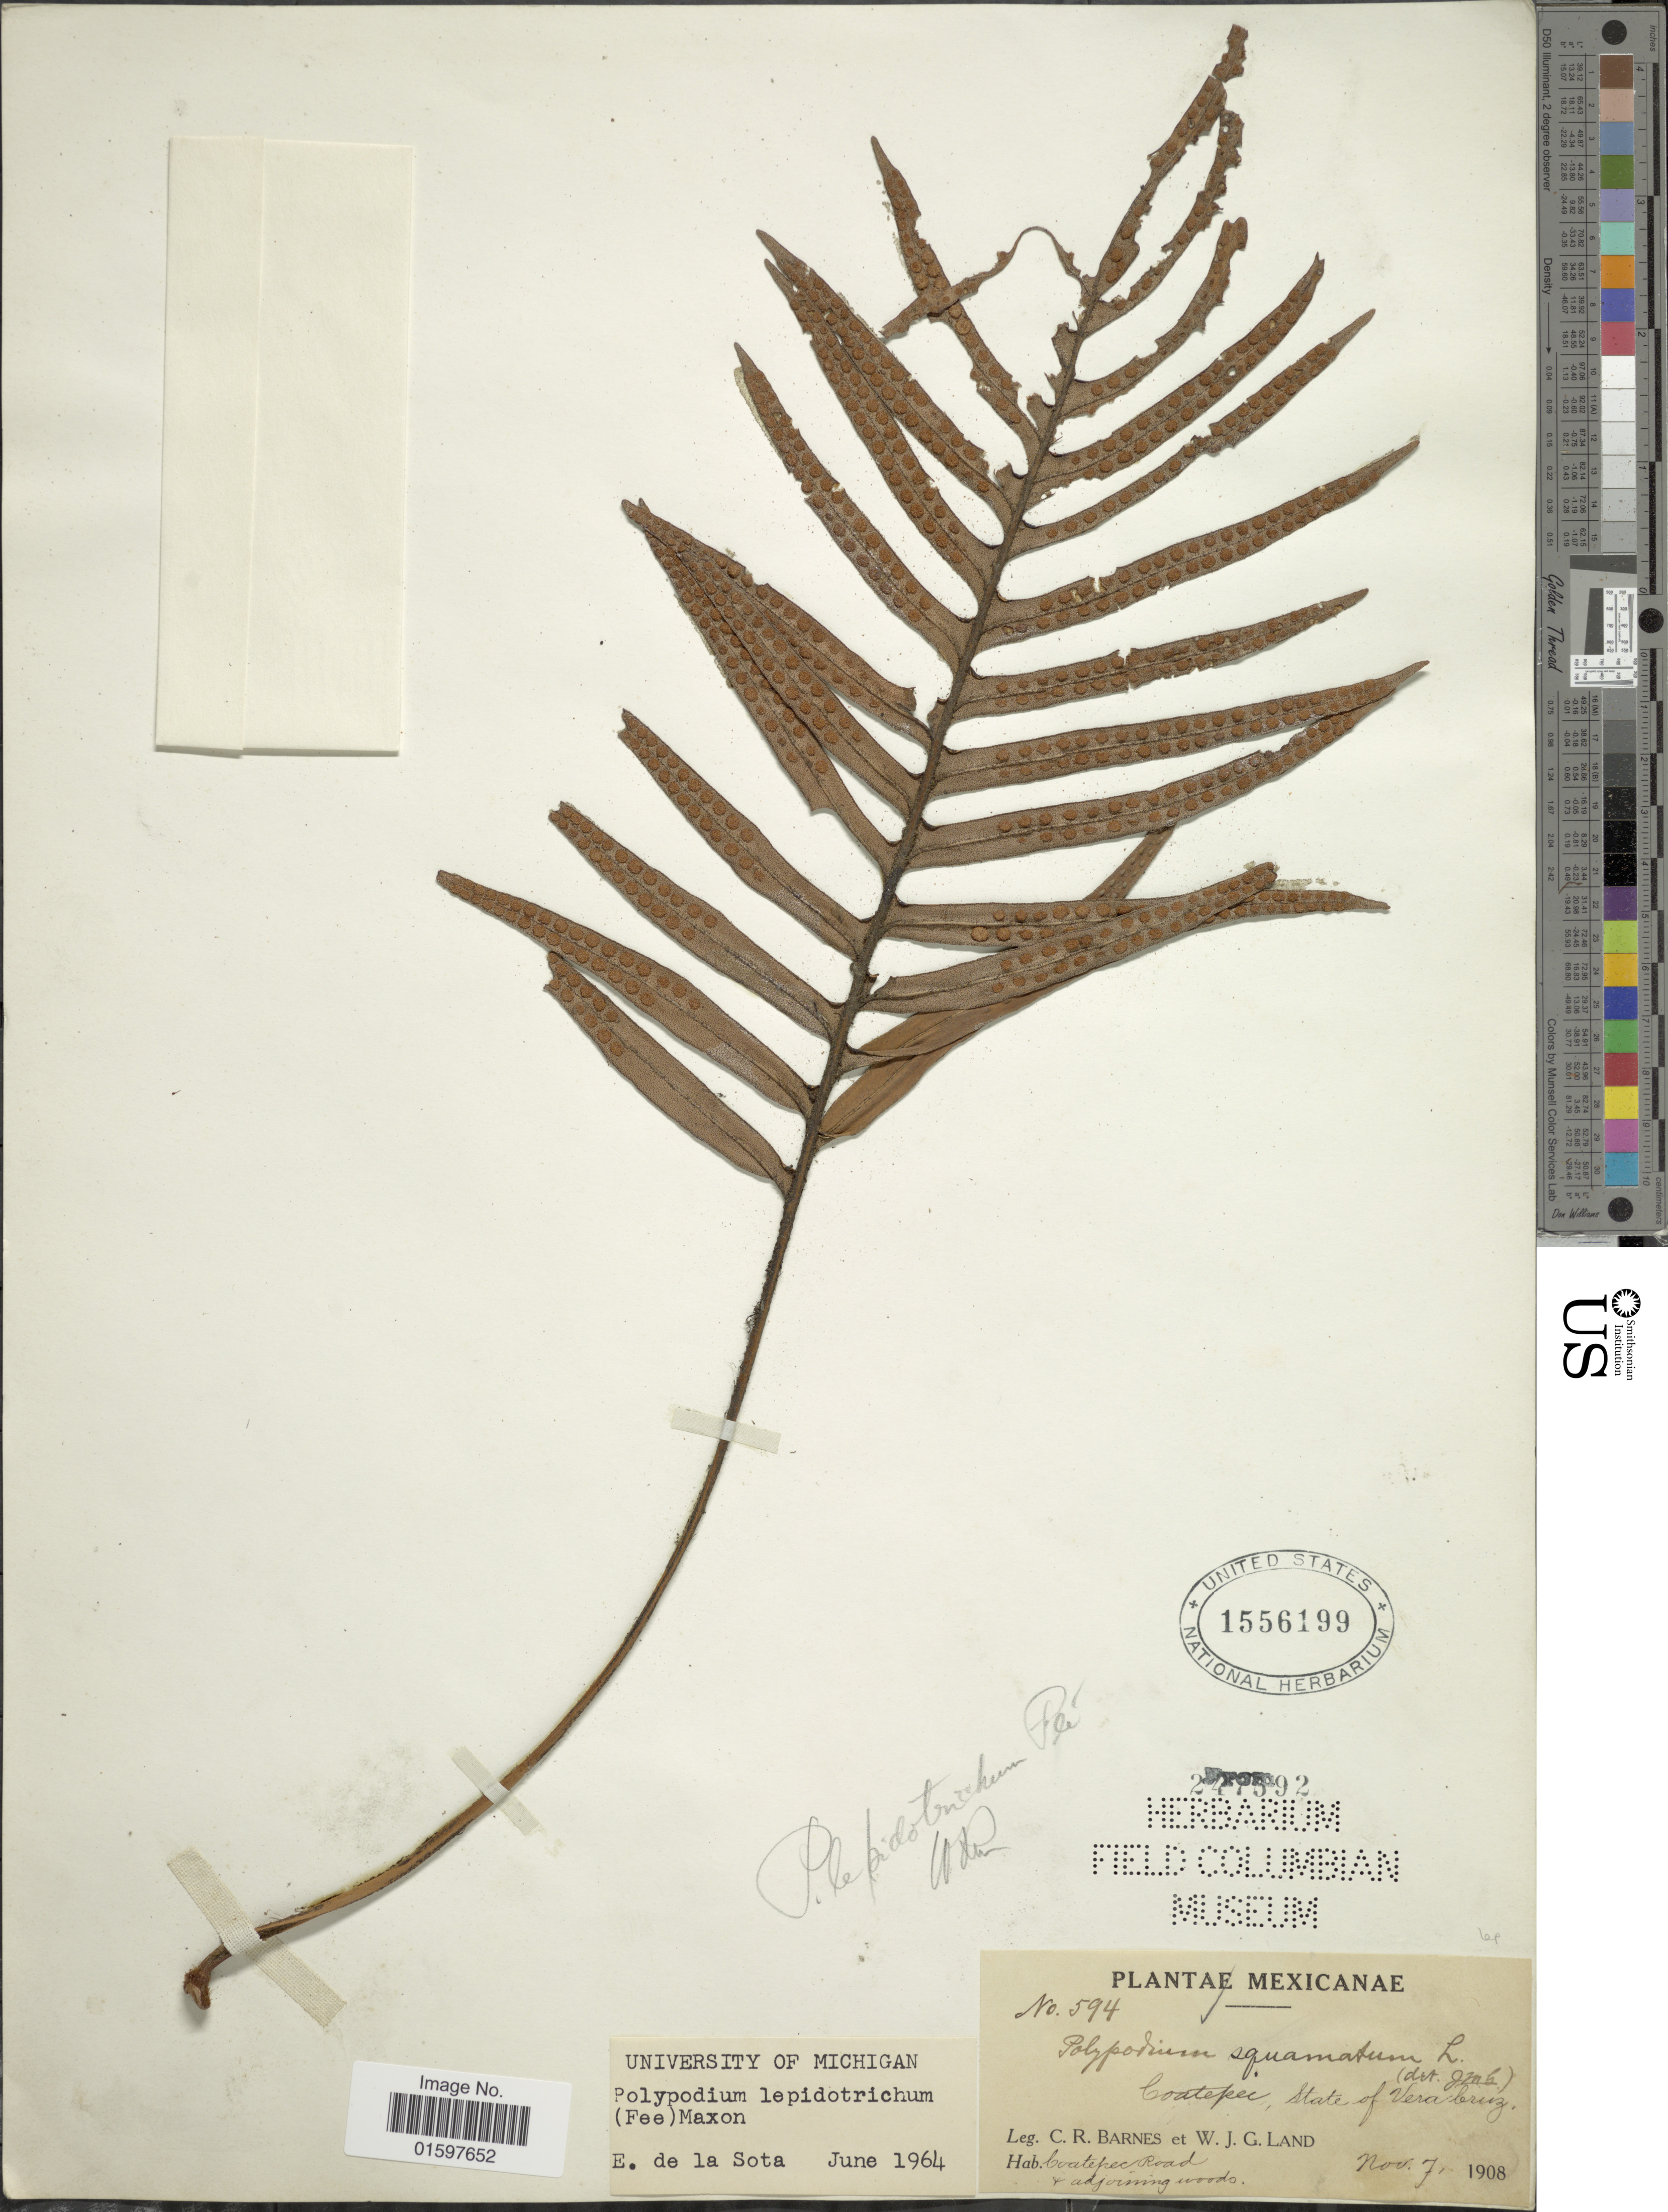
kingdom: Plantae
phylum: Tracheophyta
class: Polypodiopsida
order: Polypodiales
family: Polypodiaceae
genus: Pleopeltis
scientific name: Pleopeltis lepidotricha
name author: (Fée) A.R. Sm. & Tejero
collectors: C. R. Barnes & W. J. G. Land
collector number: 594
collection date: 1908-11-07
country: Mexico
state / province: Veracruz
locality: Coatepec, state of Veracruz, boatepec Road, adjoining woods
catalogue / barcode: US 1556199